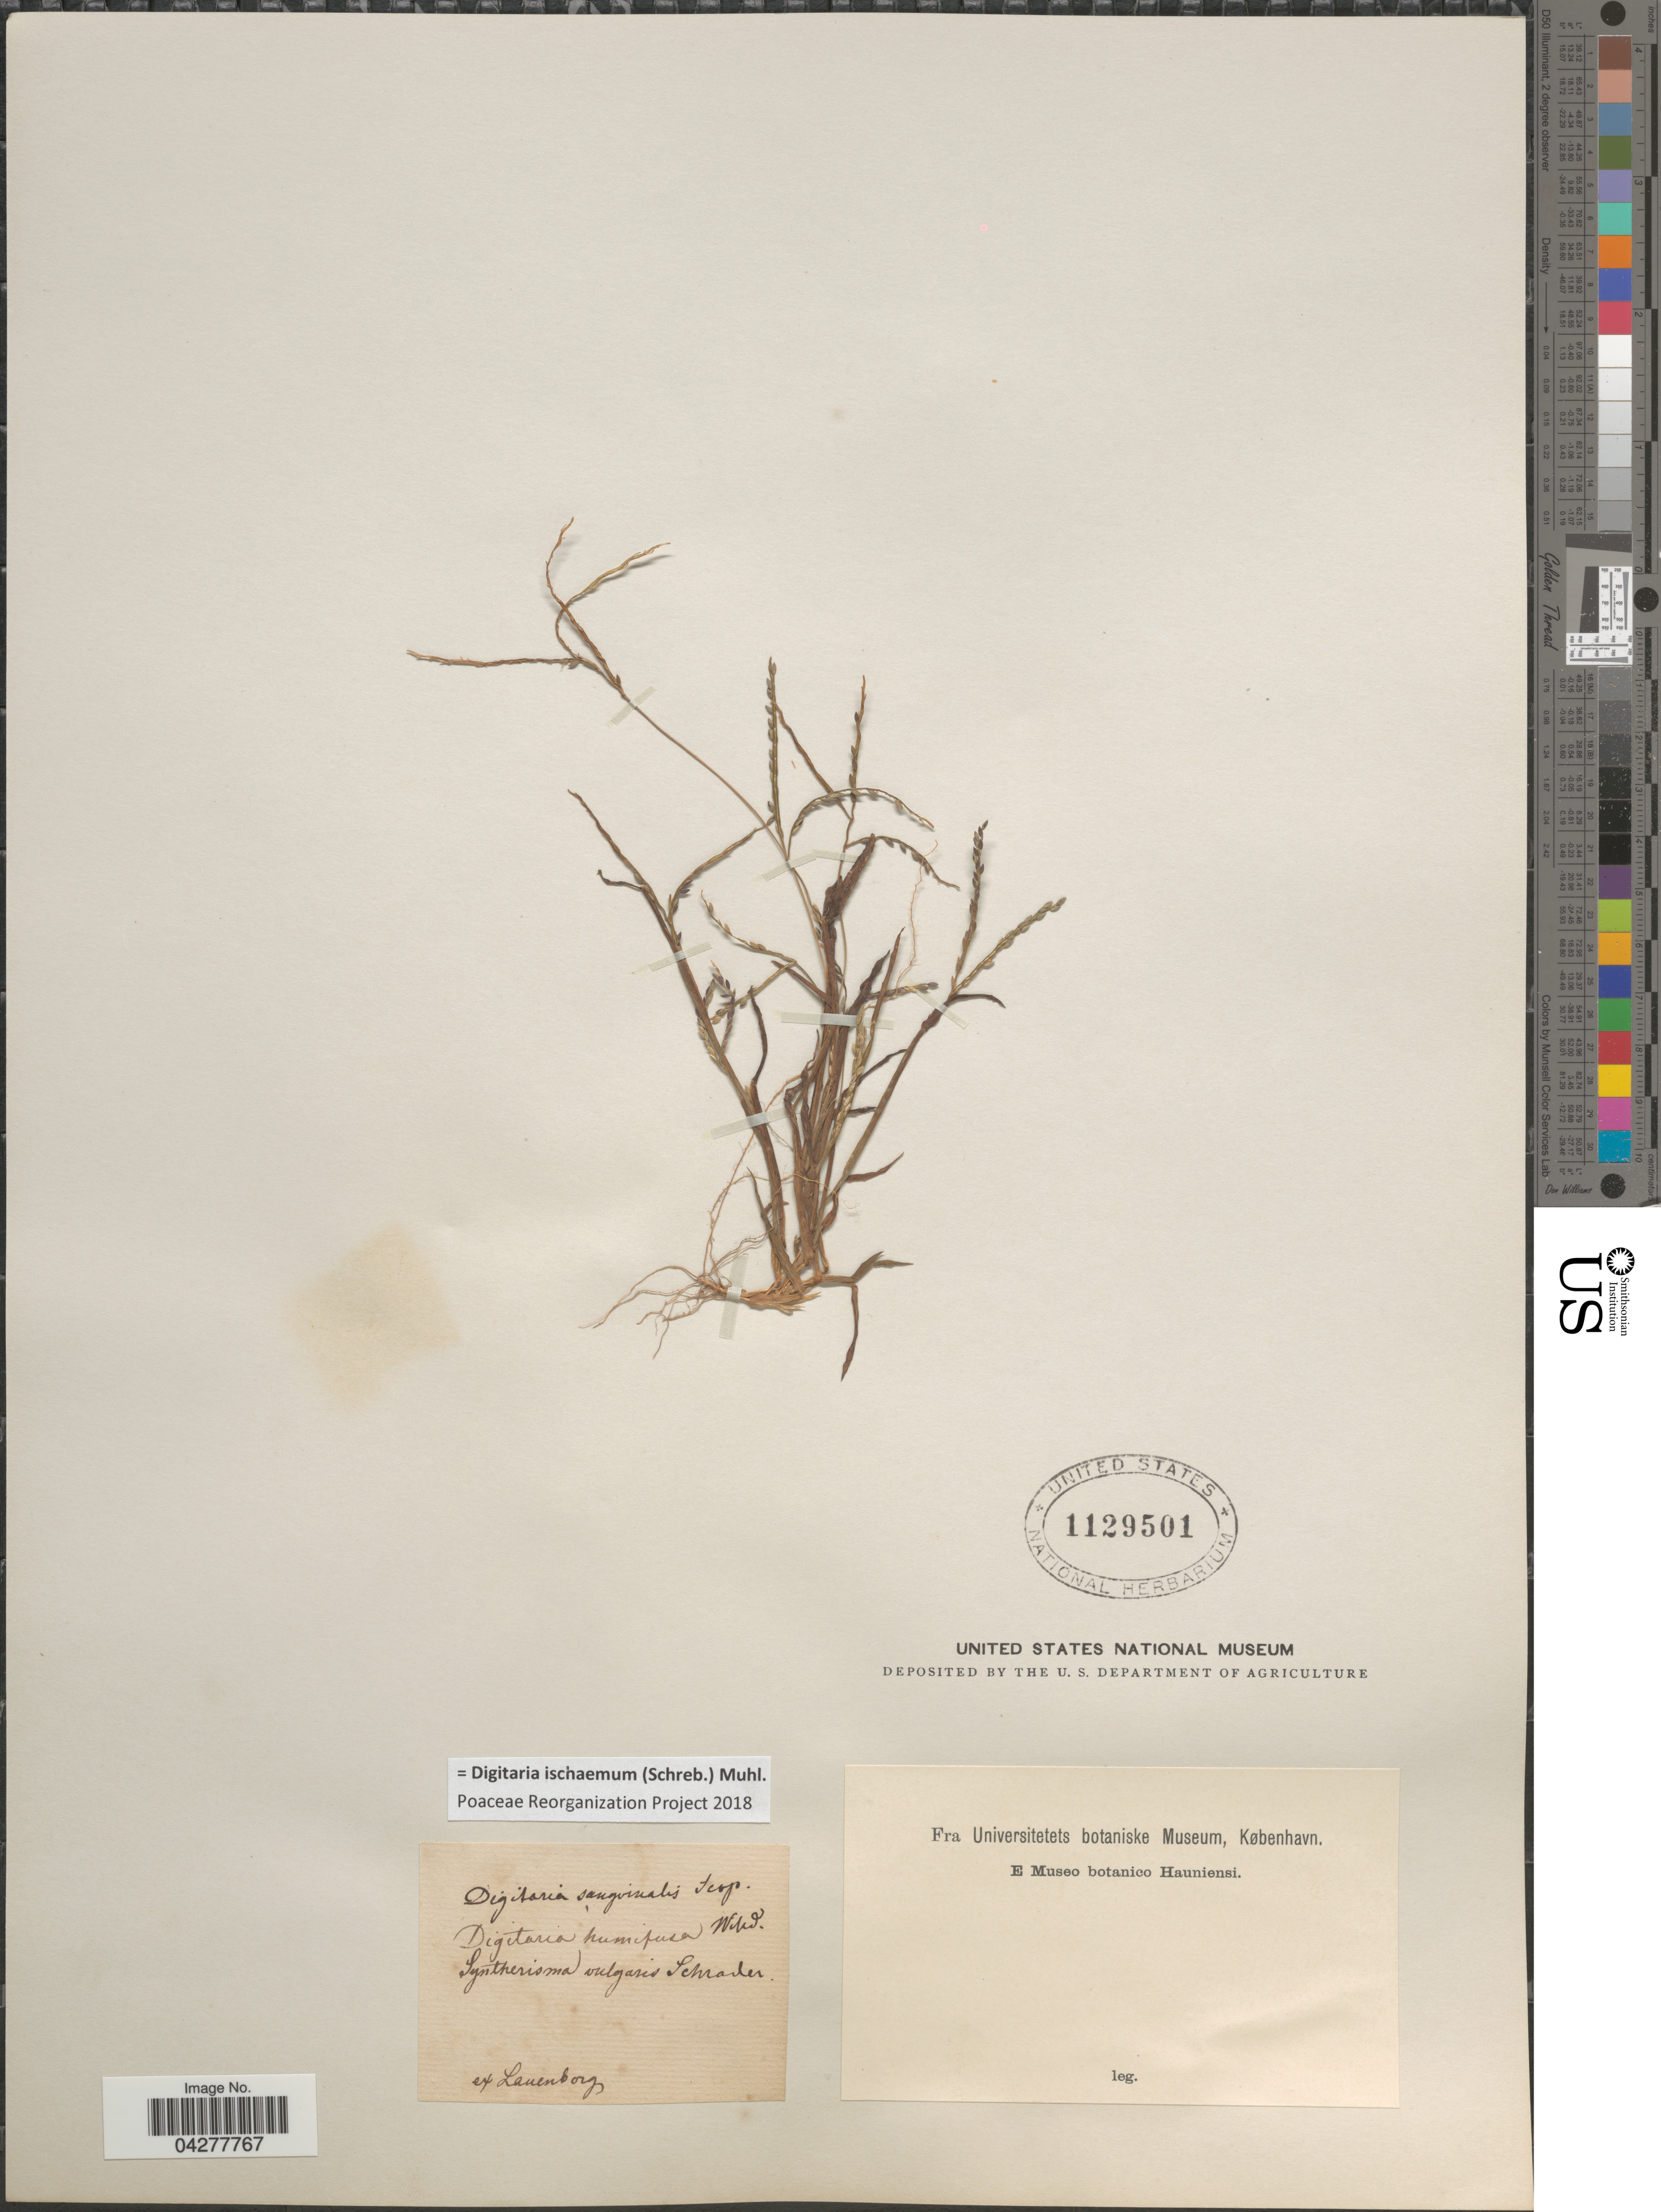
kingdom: Plantae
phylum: Tracheophyta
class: Liliopsida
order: Poales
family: Poaceae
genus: Digitaria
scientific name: Digitaria ischaemum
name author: (Schreber) Schreber ex Muhl.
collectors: Lanenborg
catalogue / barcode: US 1129501